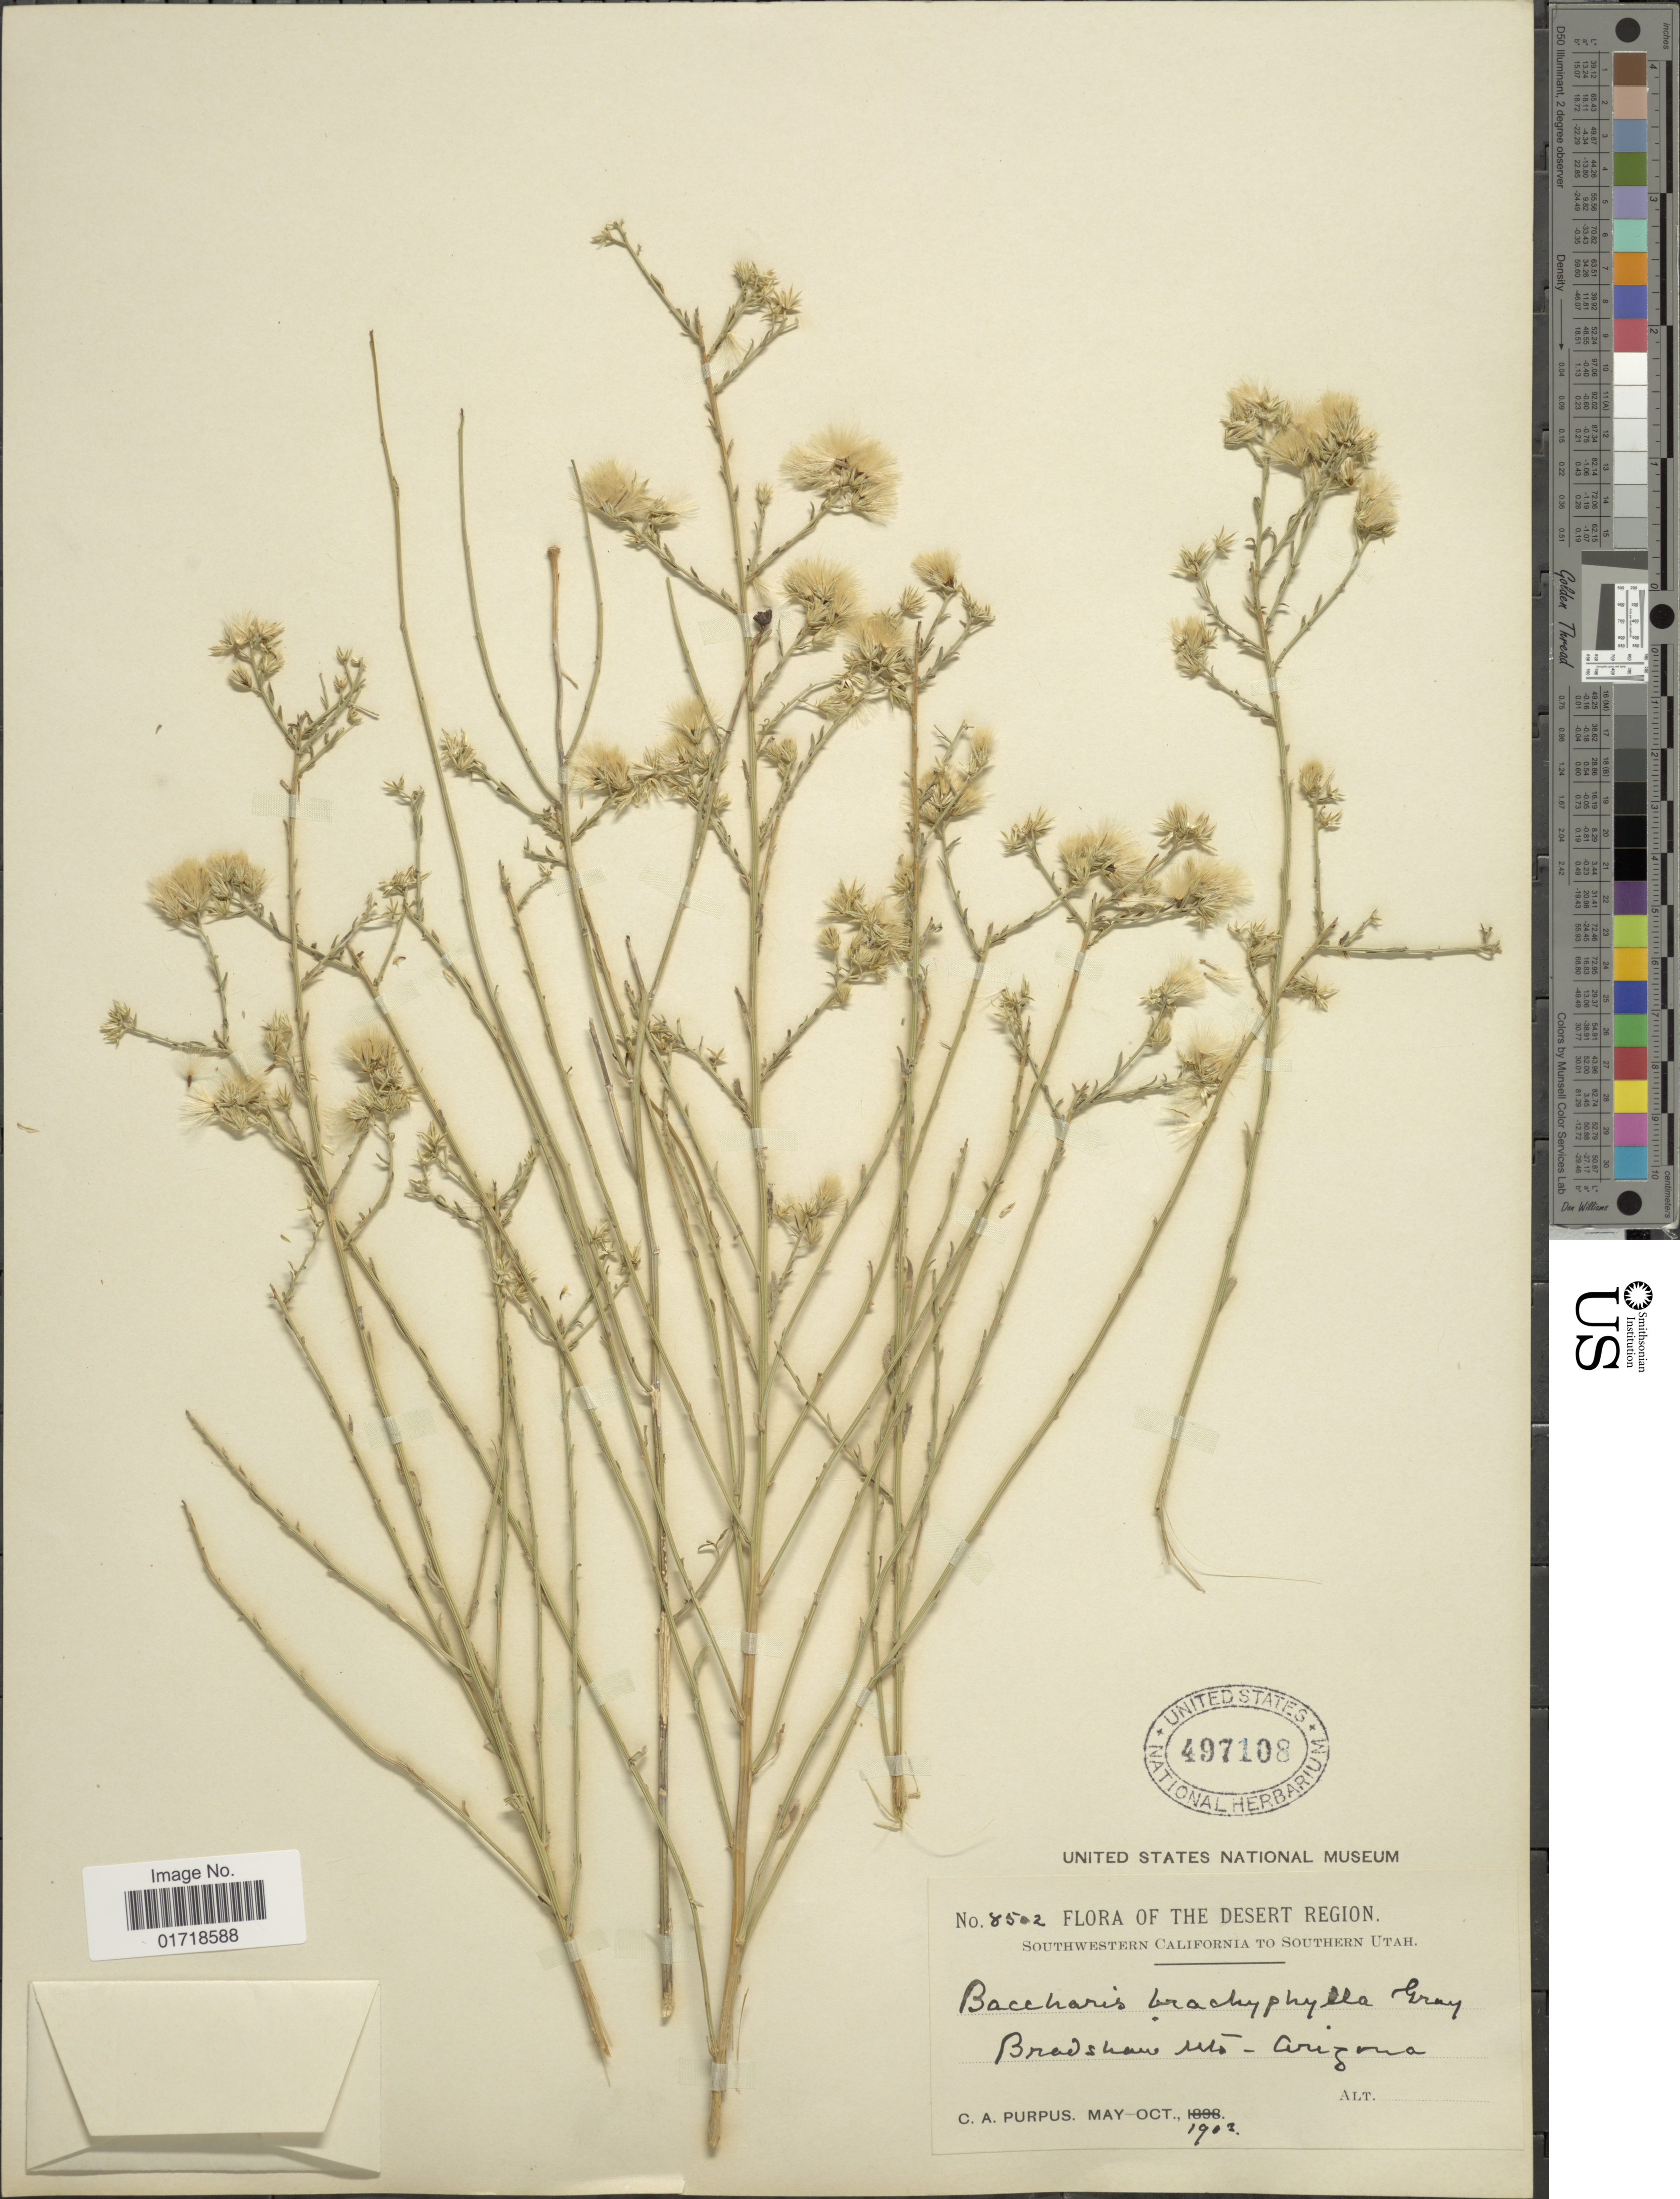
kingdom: Plantae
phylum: Tracheophyta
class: Magnoliopsida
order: Asterales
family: Asteraceae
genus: Baccharis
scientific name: Baccharis brachyphylla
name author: A. Gray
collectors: C. A. Purpus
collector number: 8502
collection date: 1902-05/1902-10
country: United States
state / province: Arizona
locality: The Desert Region, Southwestern California to Southern Utah, Bradshaw Mts.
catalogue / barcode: US 497108